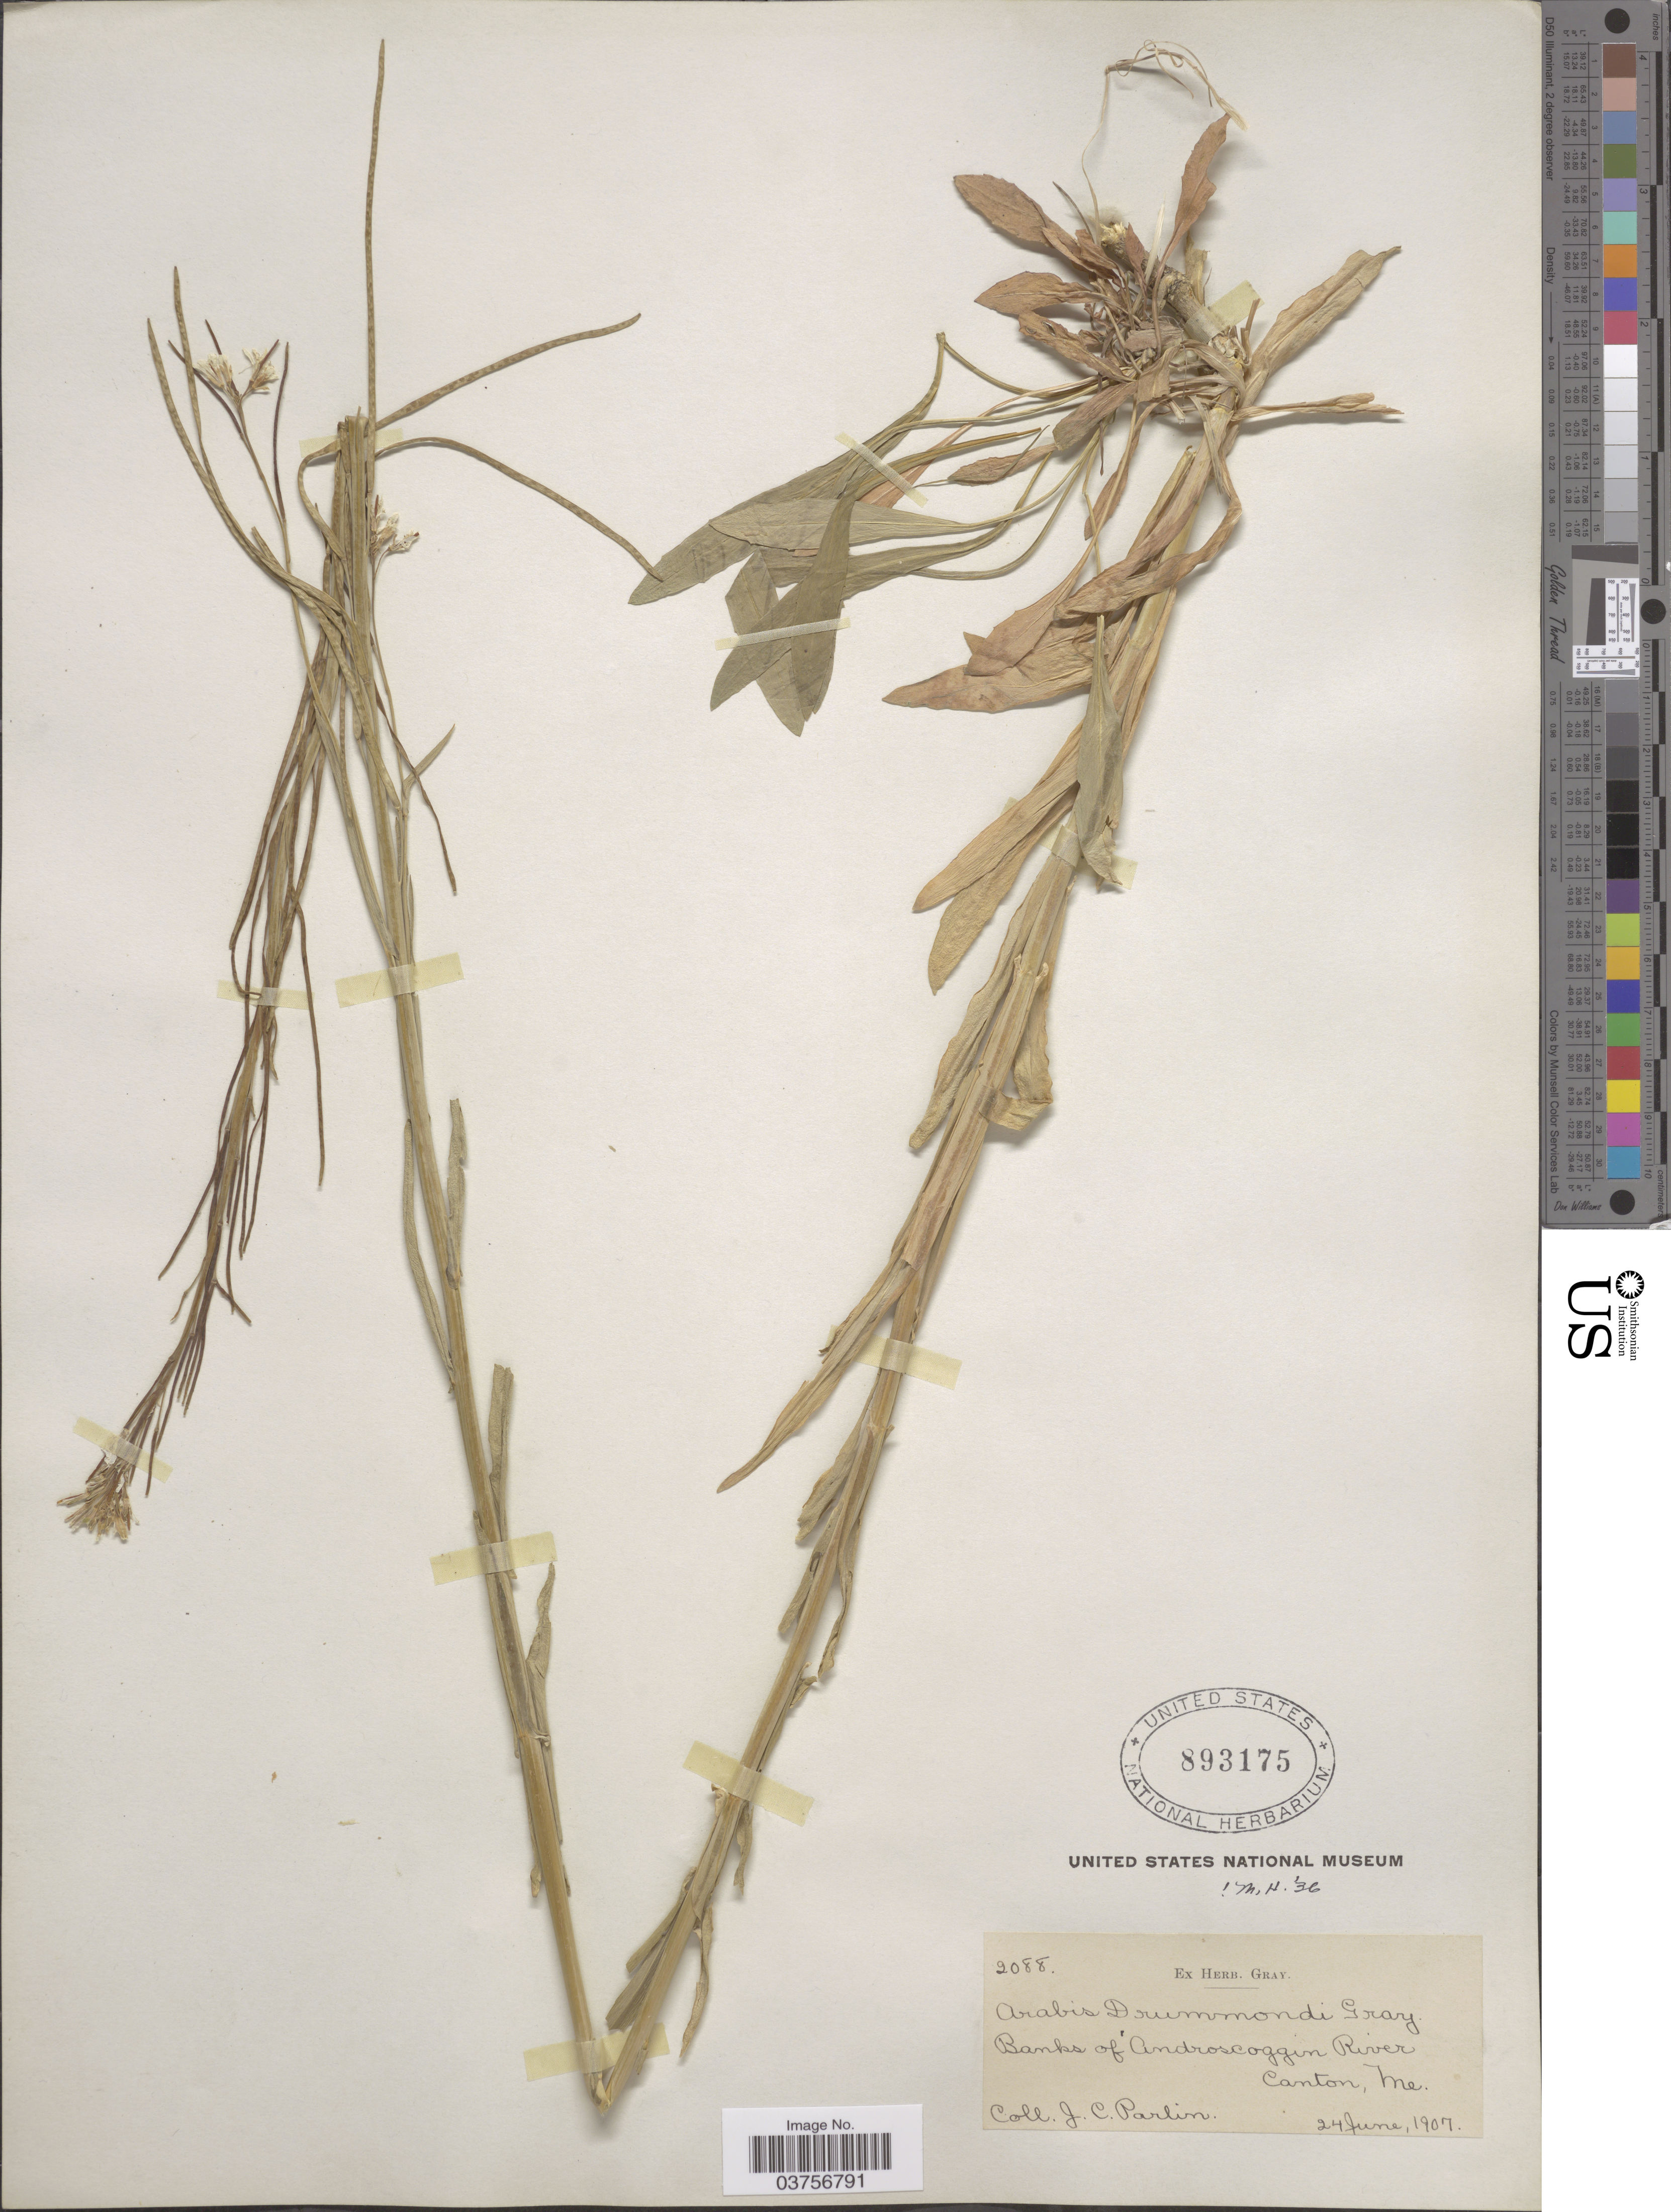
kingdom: Plantae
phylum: Tracheophyta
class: Magnoliopsida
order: Brassicales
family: Brassicaceae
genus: Arabis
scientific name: Arabis drummondii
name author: A. Gray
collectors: J. Parlin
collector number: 2088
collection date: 1907-06-24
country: United States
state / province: Maine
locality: Banks of Androscoggin River, Canton.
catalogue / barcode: US 893175